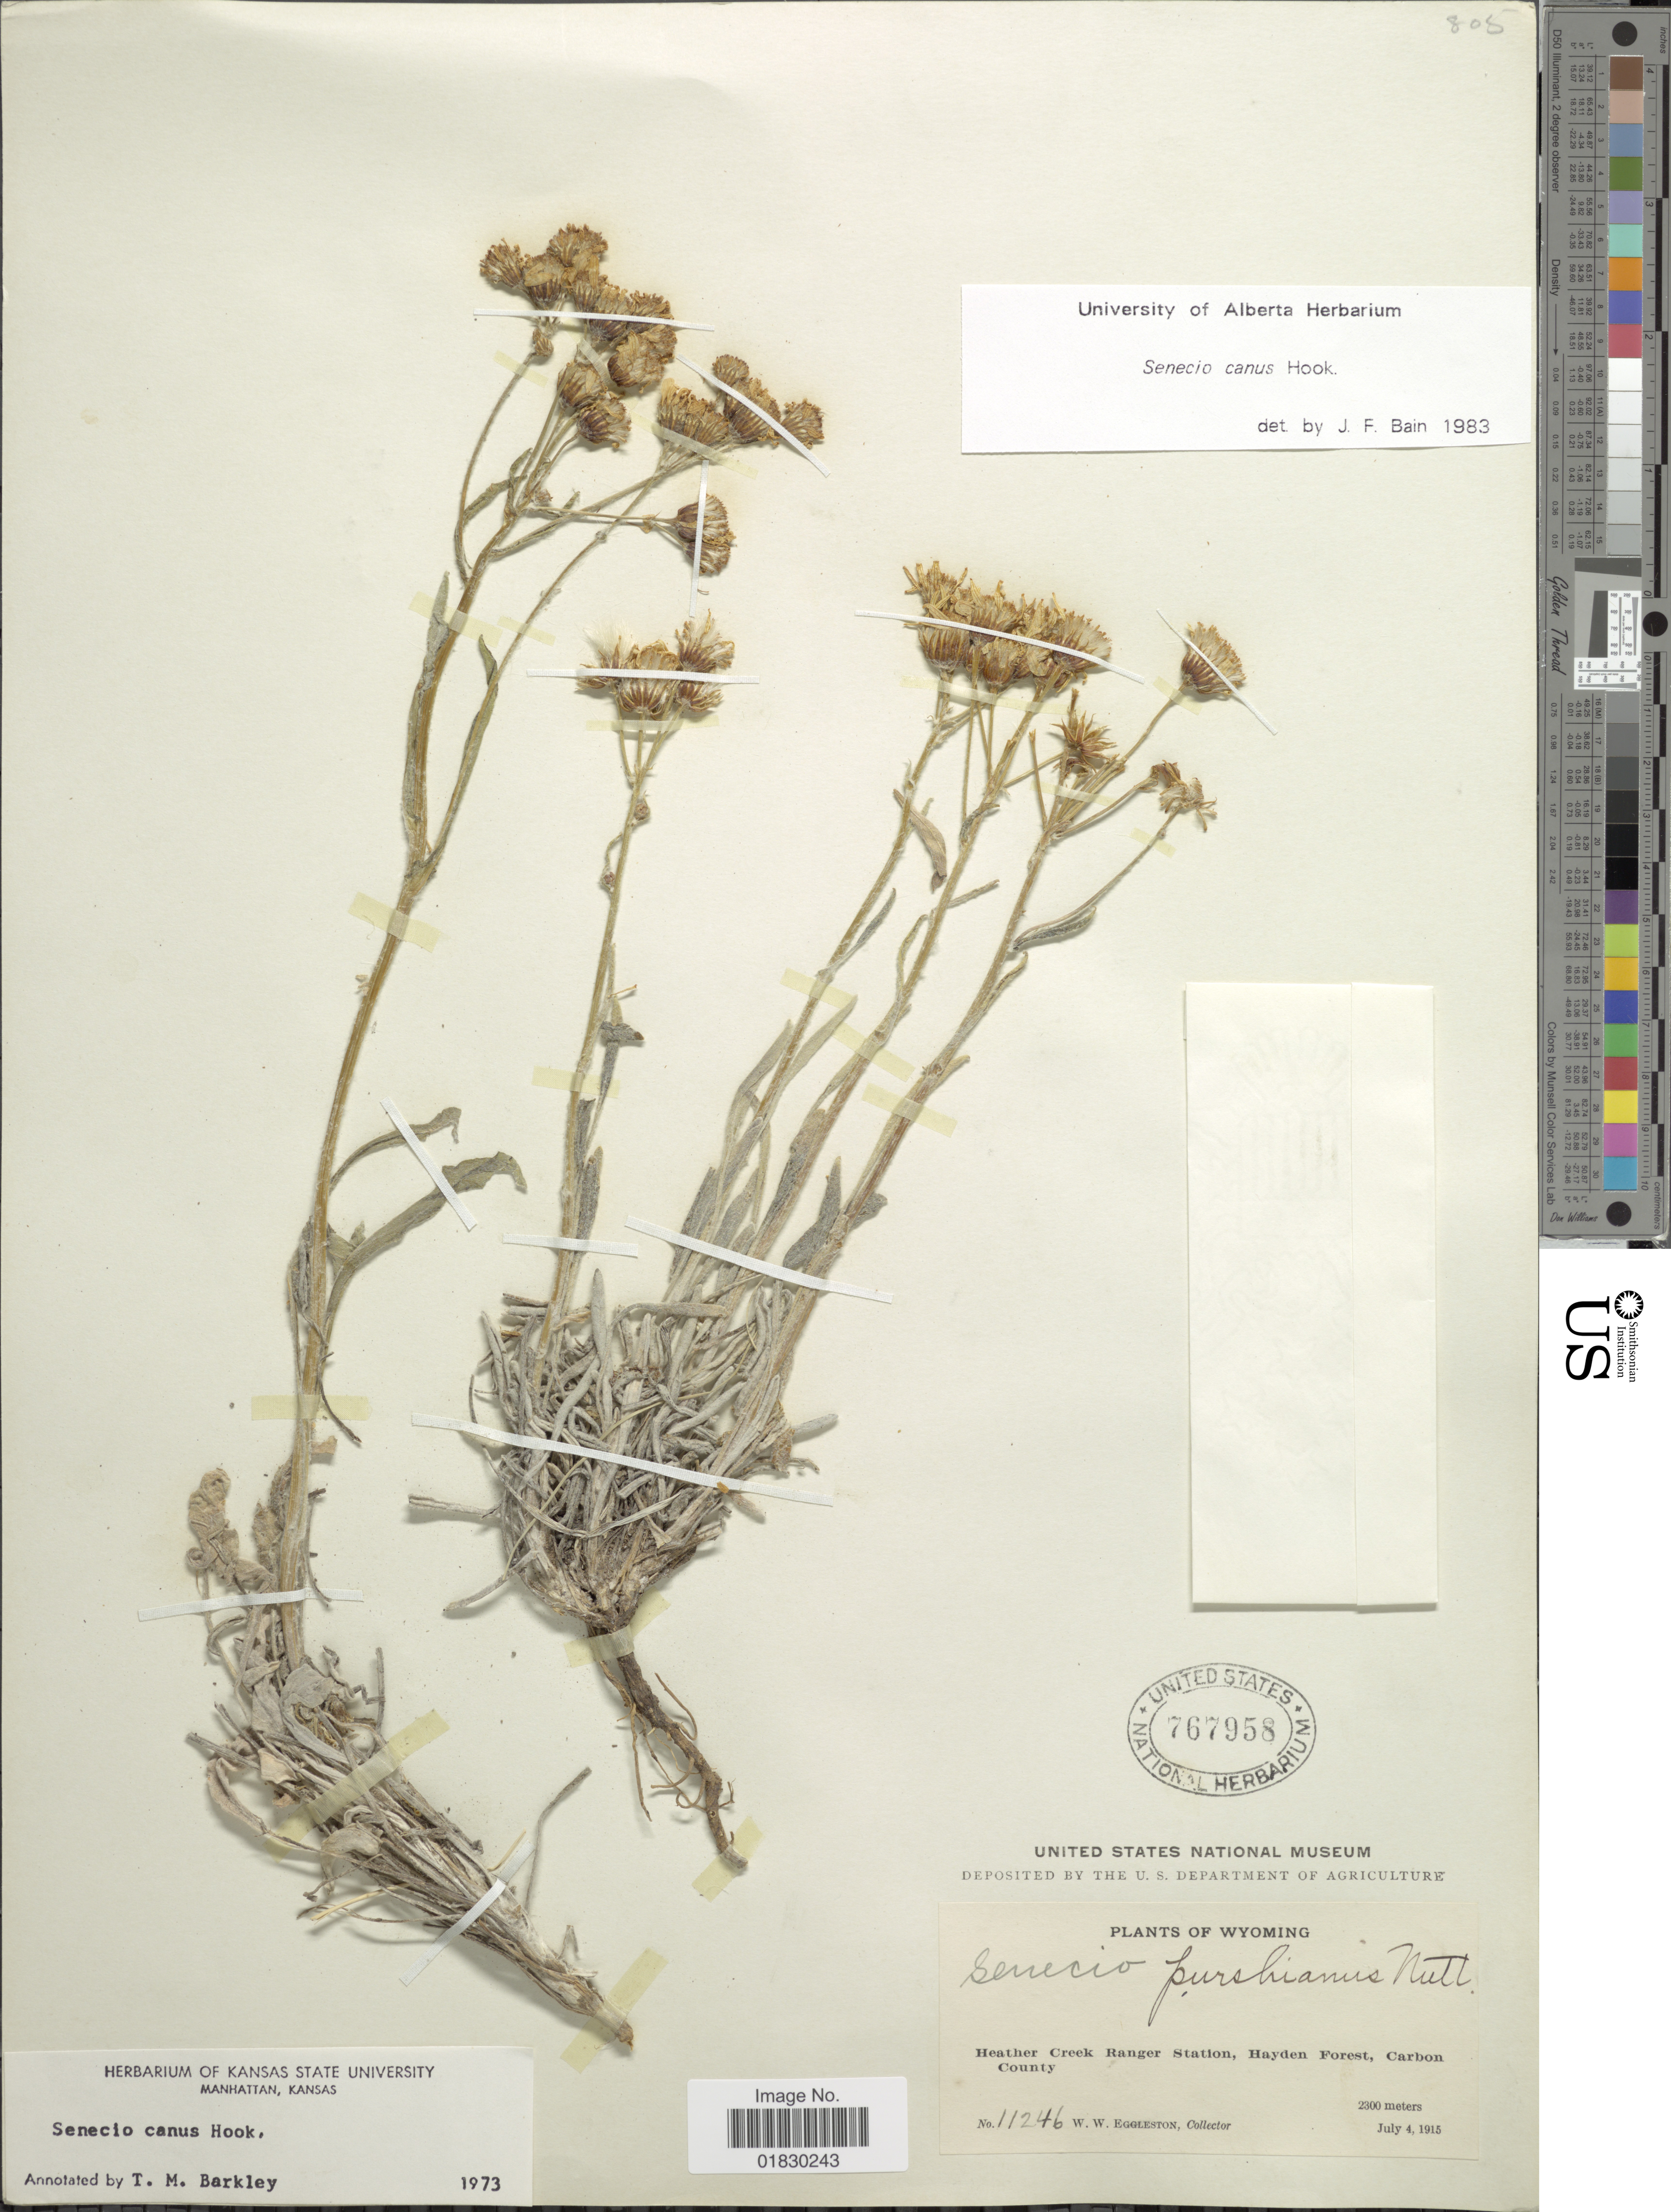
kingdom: Plantae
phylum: Tracheophyta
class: Magnoliopsida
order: Asterales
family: Asteraceae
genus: Packera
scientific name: Packera cana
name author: (Hook.) W.A. Weber & Á. Löve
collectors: W. W. Eggleston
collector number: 11246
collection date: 1915-07-04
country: United States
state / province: Wyoming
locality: Heather Creek Ranger Station, Hayden Forest, Carbon County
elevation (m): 2300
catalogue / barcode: US 767958